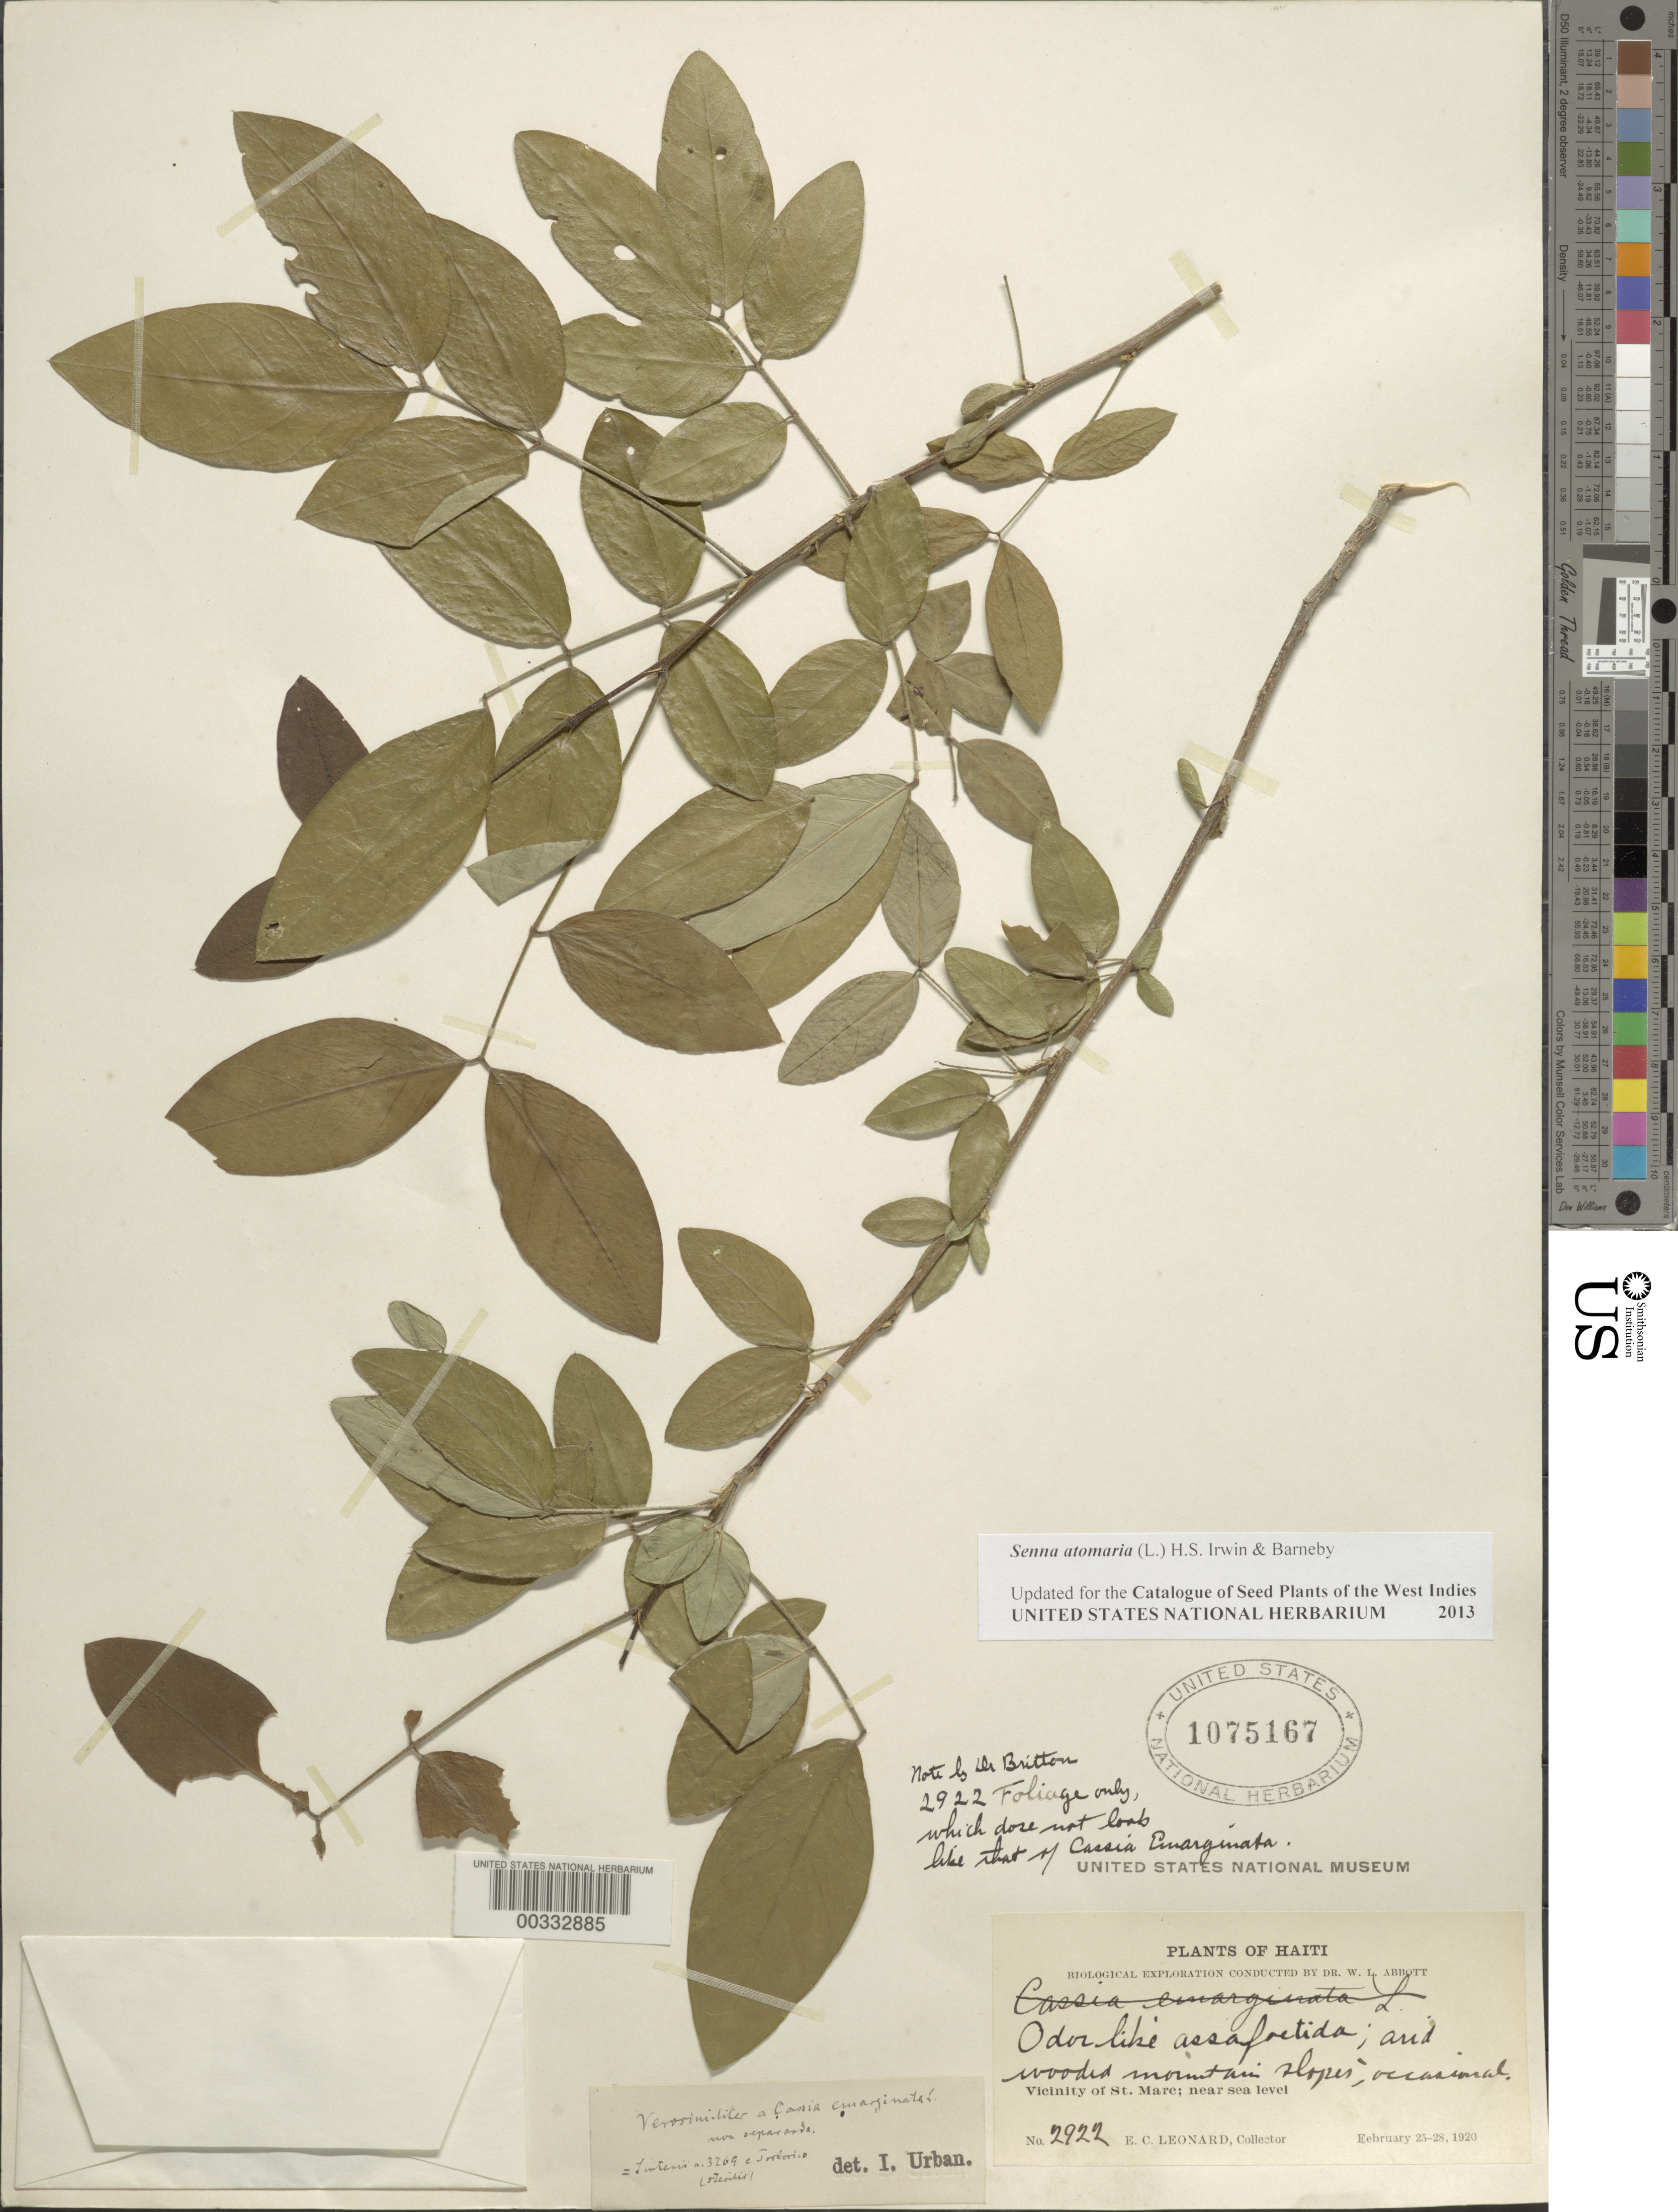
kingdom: Plantae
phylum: Tracheophyta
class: Magnoliopsida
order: Fabales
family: Fabaceae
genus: Senna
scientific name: Senna atomaria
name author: (L.) H.S. Irwin & Barneby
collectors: E. C. Leonard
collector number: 2922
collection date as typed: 25 Feb 1920 to 28 Feb 1920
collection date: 1920-02-25/1920-02-28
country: Haiti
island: Hispaniola Island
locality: Vicinity of st. mare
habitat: Wooded mountain slopes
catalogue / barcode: US 1075167